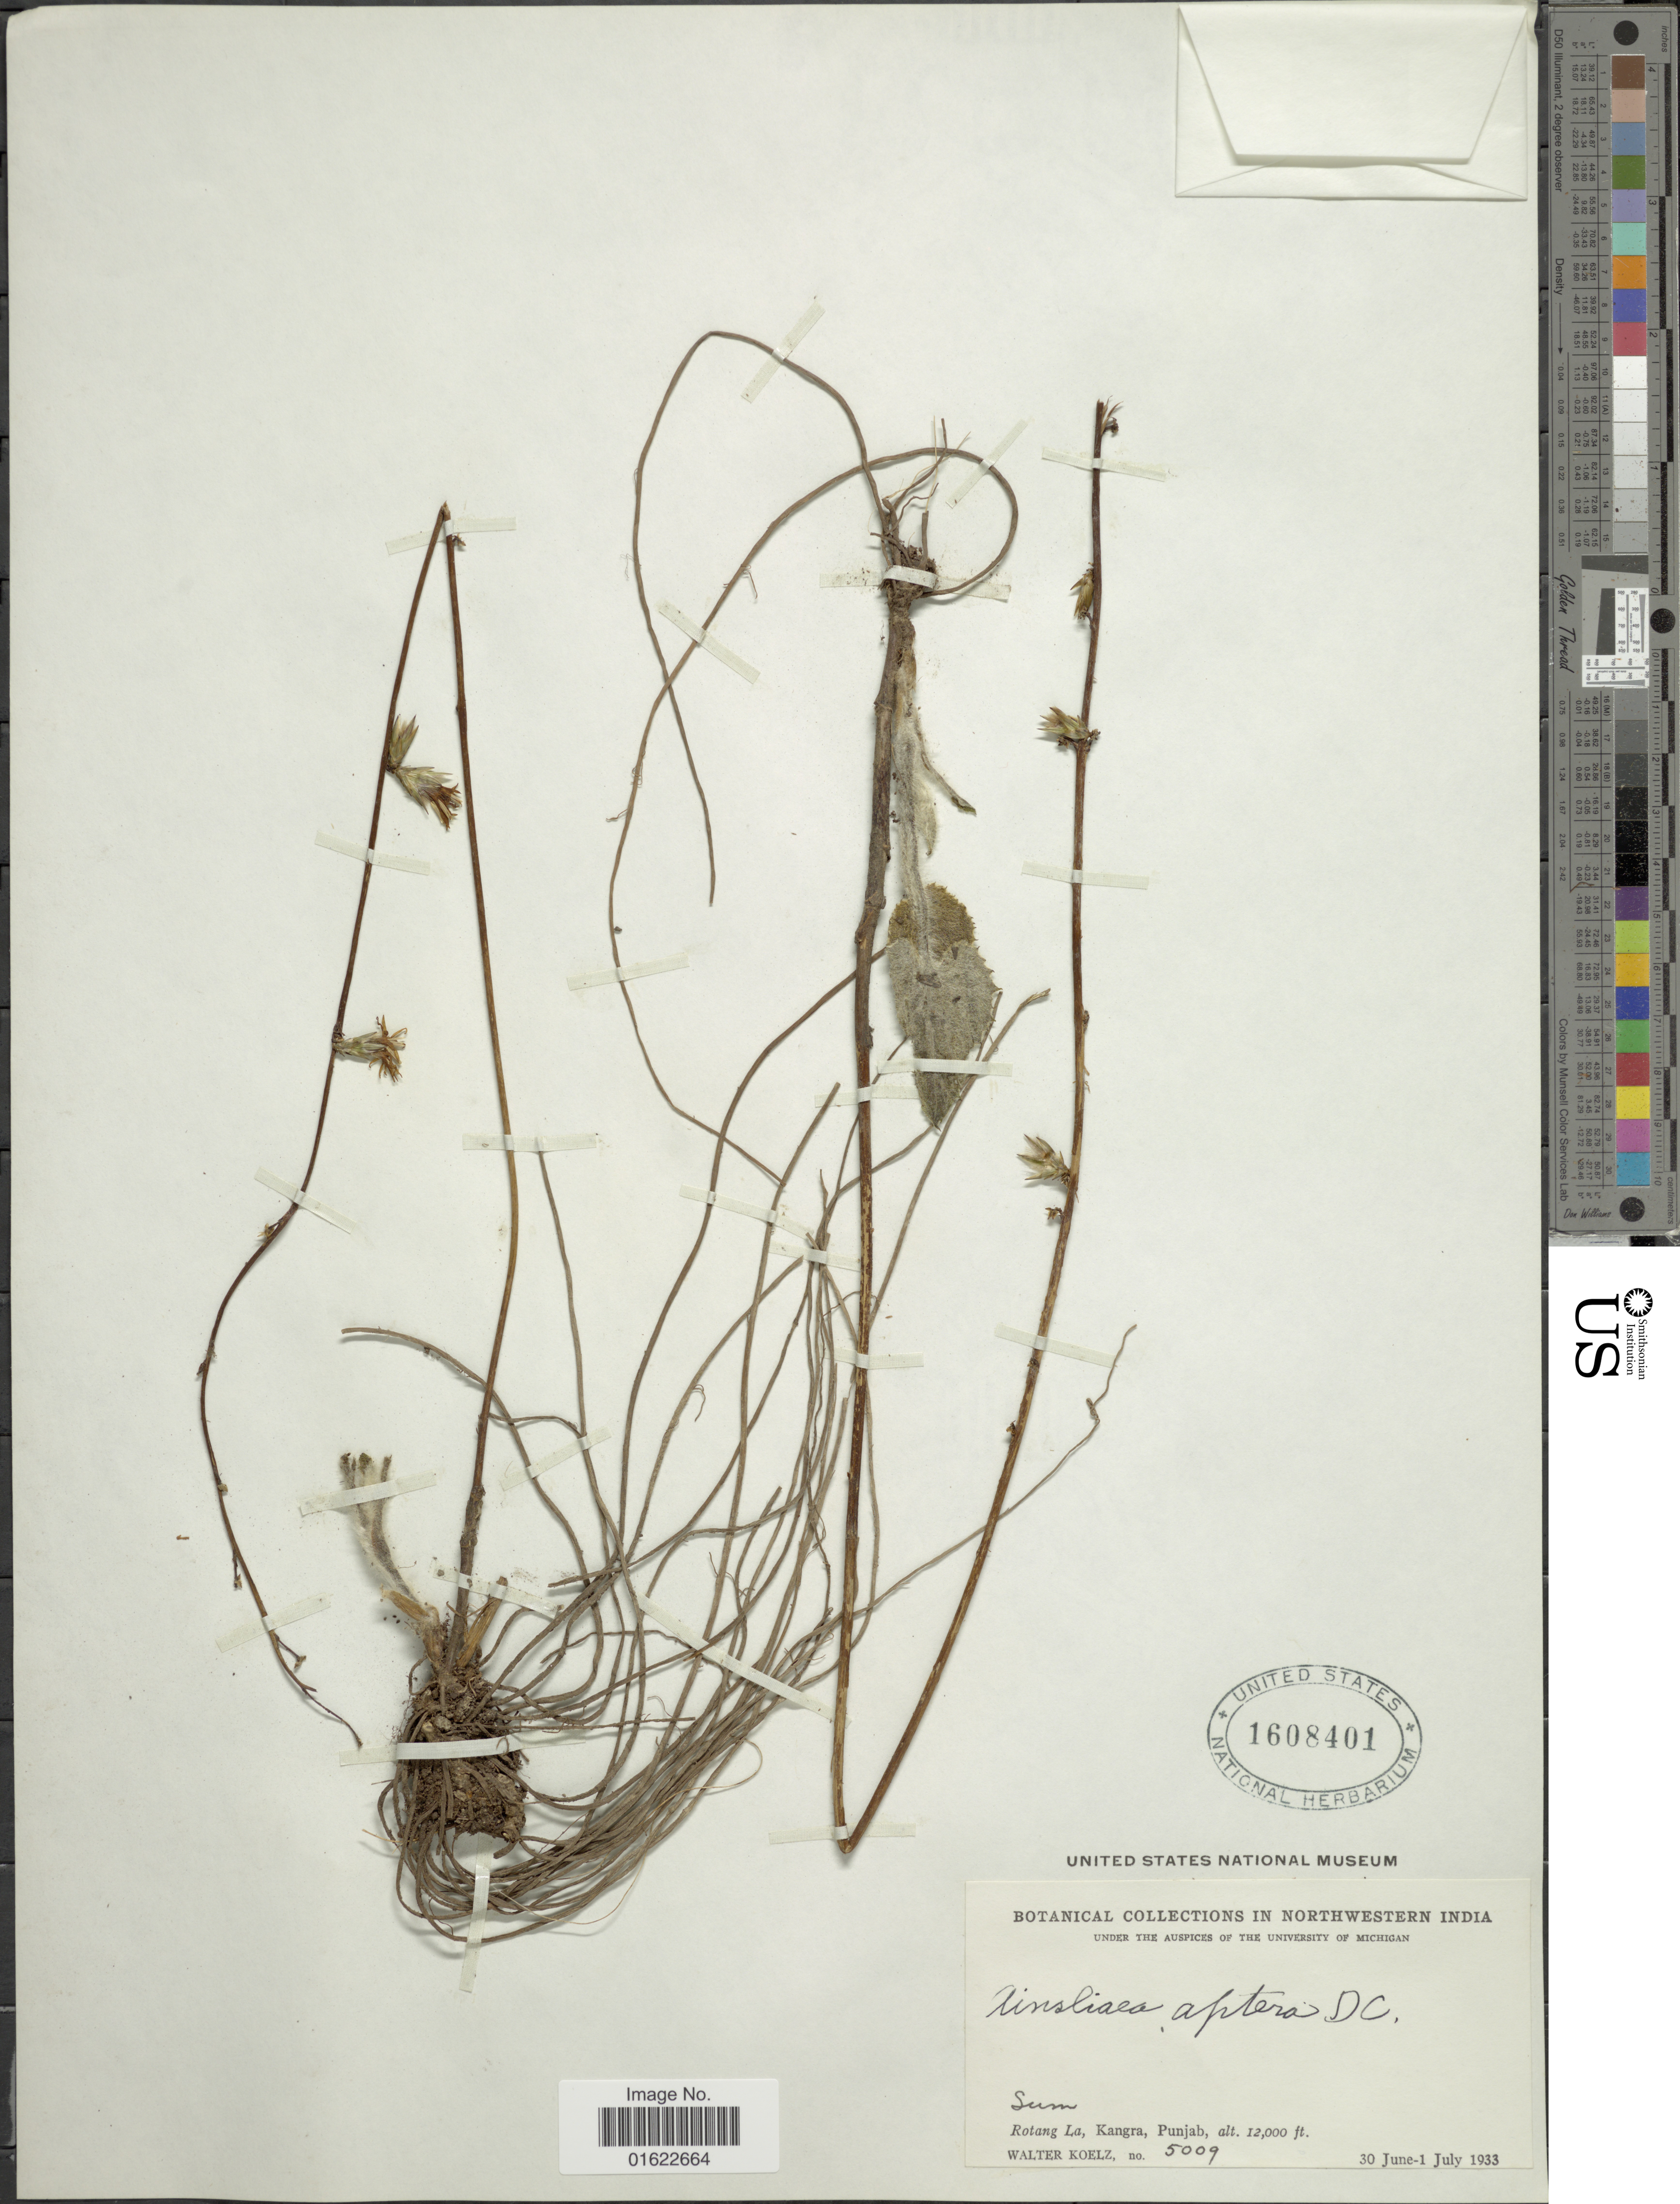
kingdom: Plantae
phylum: Tracheophyta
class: Magnoliopsida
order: Asterales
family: Asteraceae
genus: Ainsliaea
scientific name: Ainsliaea aptera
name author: DC.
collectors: W. N. Koelz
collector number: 5009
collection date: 1933-06-30/1933-07-01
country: India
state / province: Himachal Pradesh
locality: Northwestern India, Sum, Rotang La, Kangra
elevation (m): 3658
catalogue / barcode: US 1608401